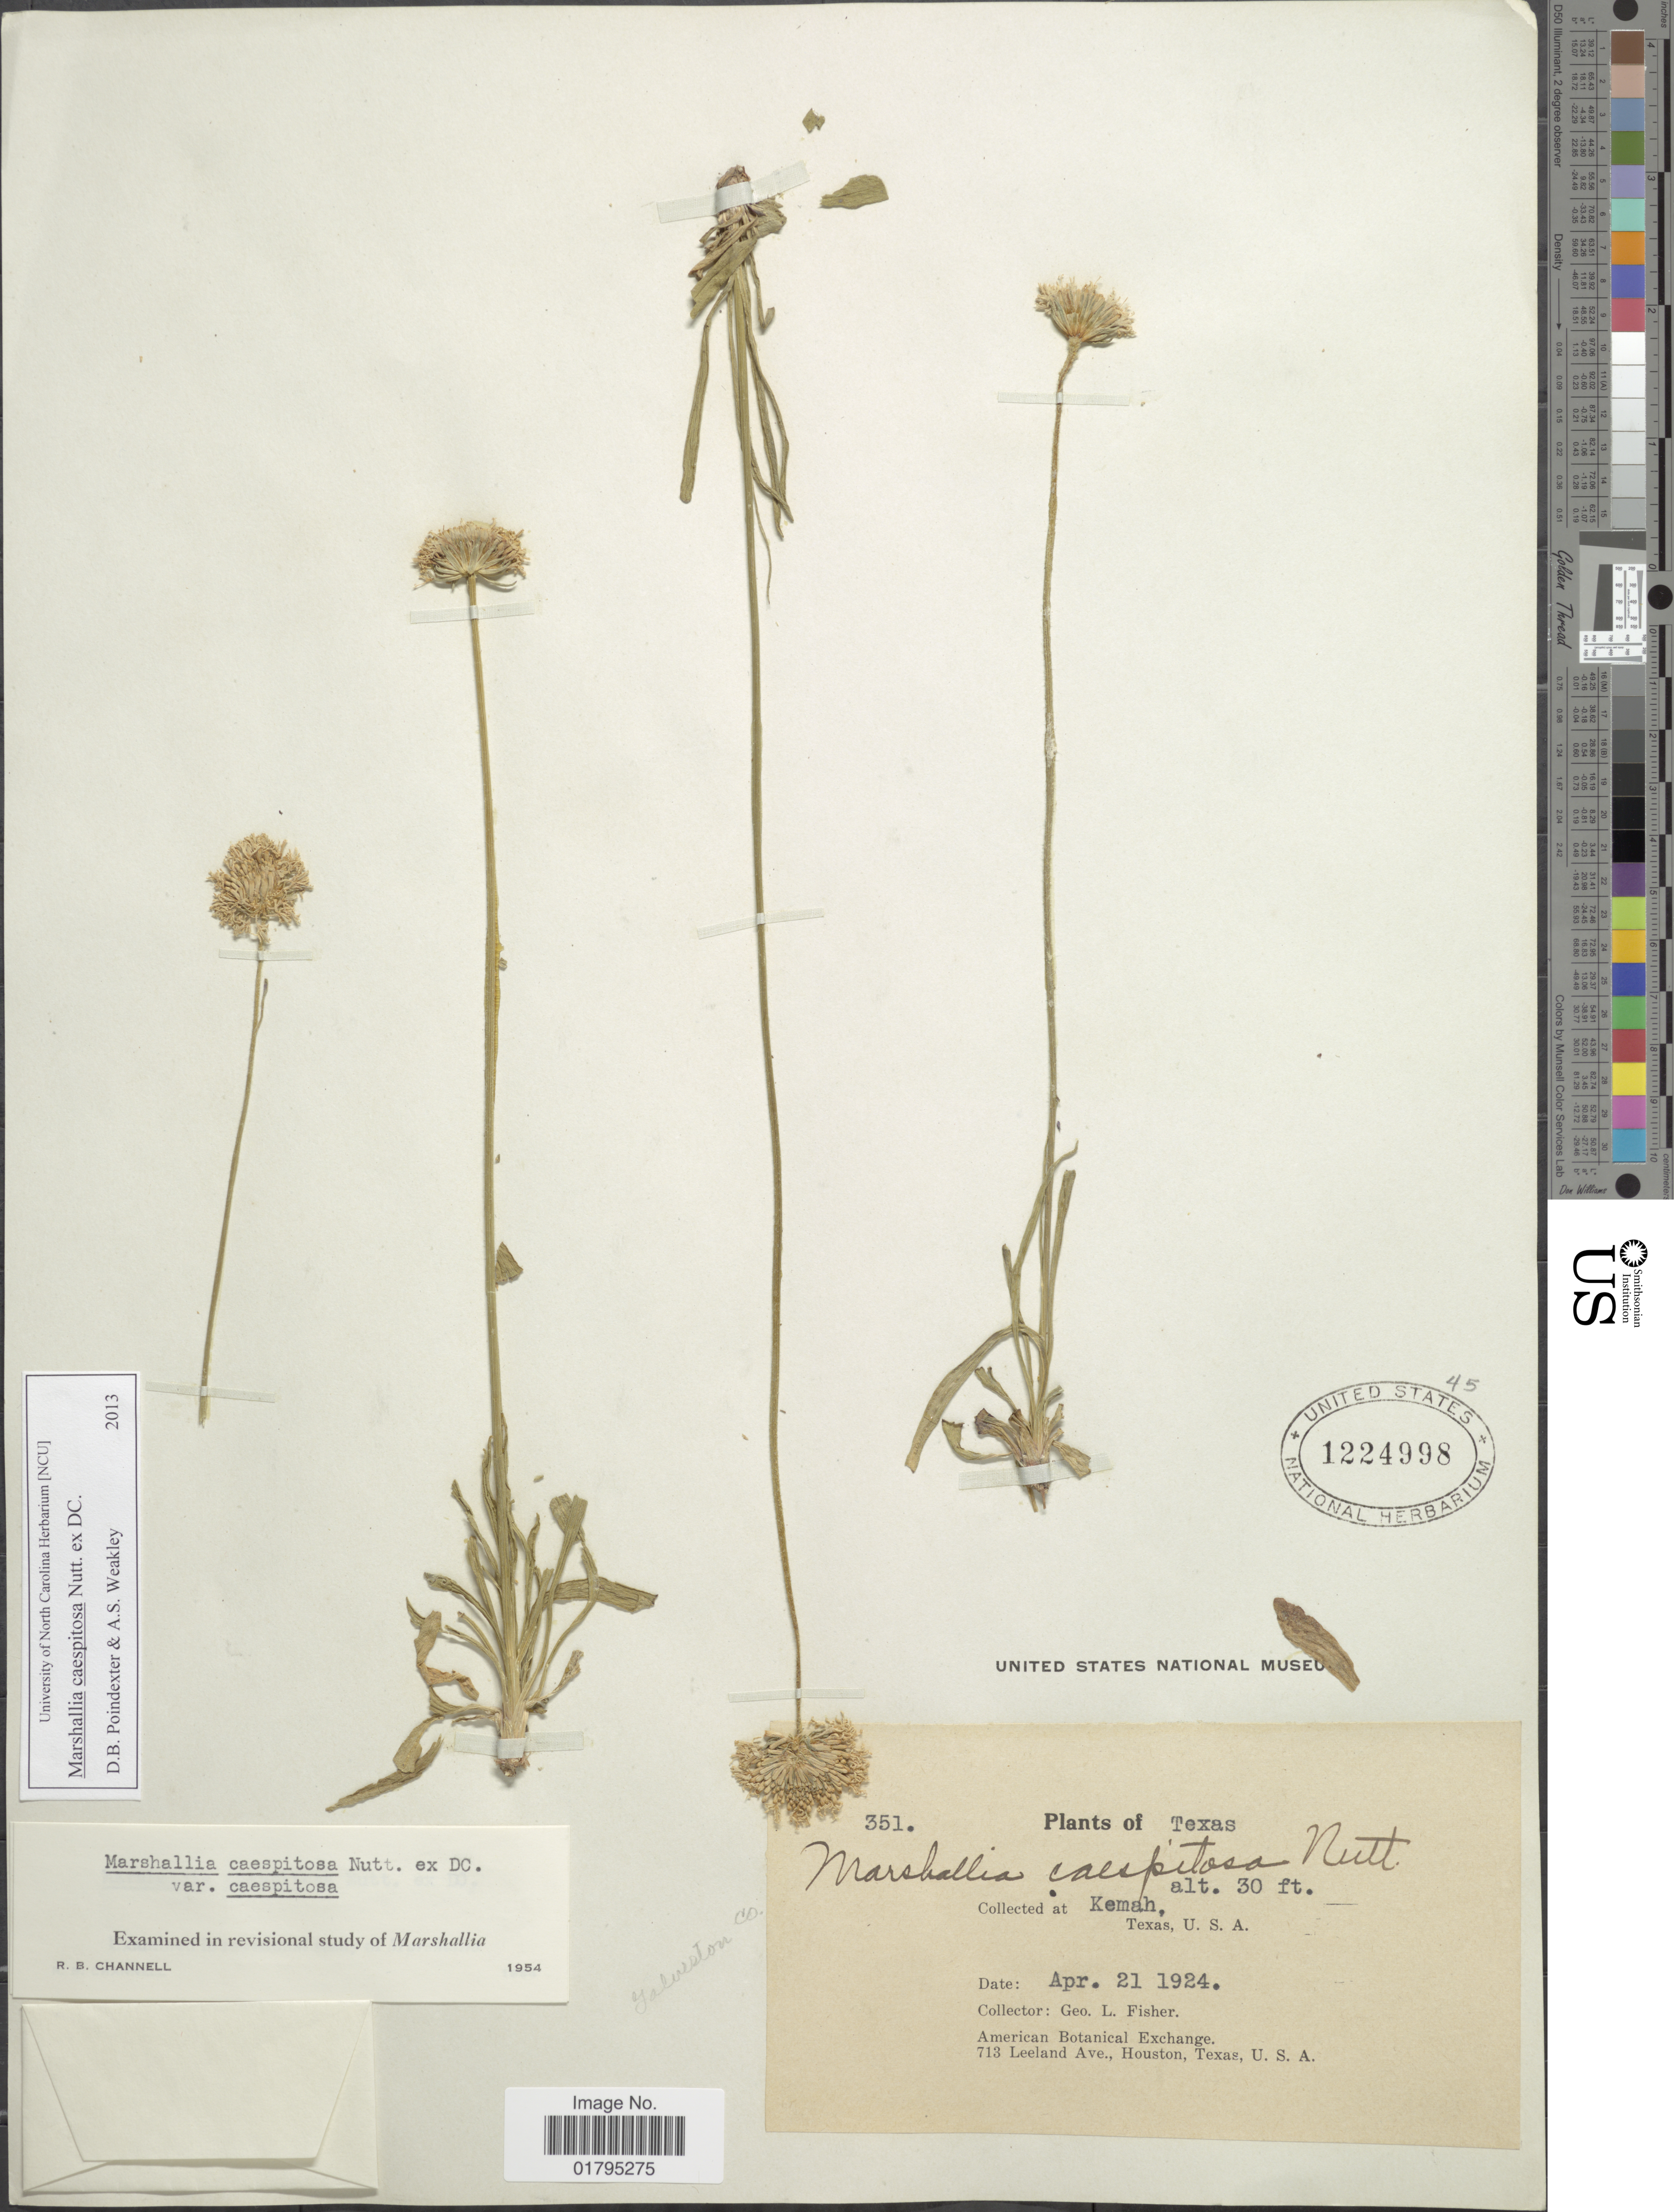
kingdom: Plantae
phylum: Tracheophyta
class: Magnoliopsida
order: Asterales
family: Asteraceae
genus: Marshallia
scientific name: Marshallia caespitosa var. caespitosa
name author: Nutt. ex DC.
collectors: G. L. Fisher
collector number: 351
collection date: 1924-04-21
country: United States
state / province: Texas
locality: Kemah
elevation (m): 9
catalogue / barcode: US 1224998